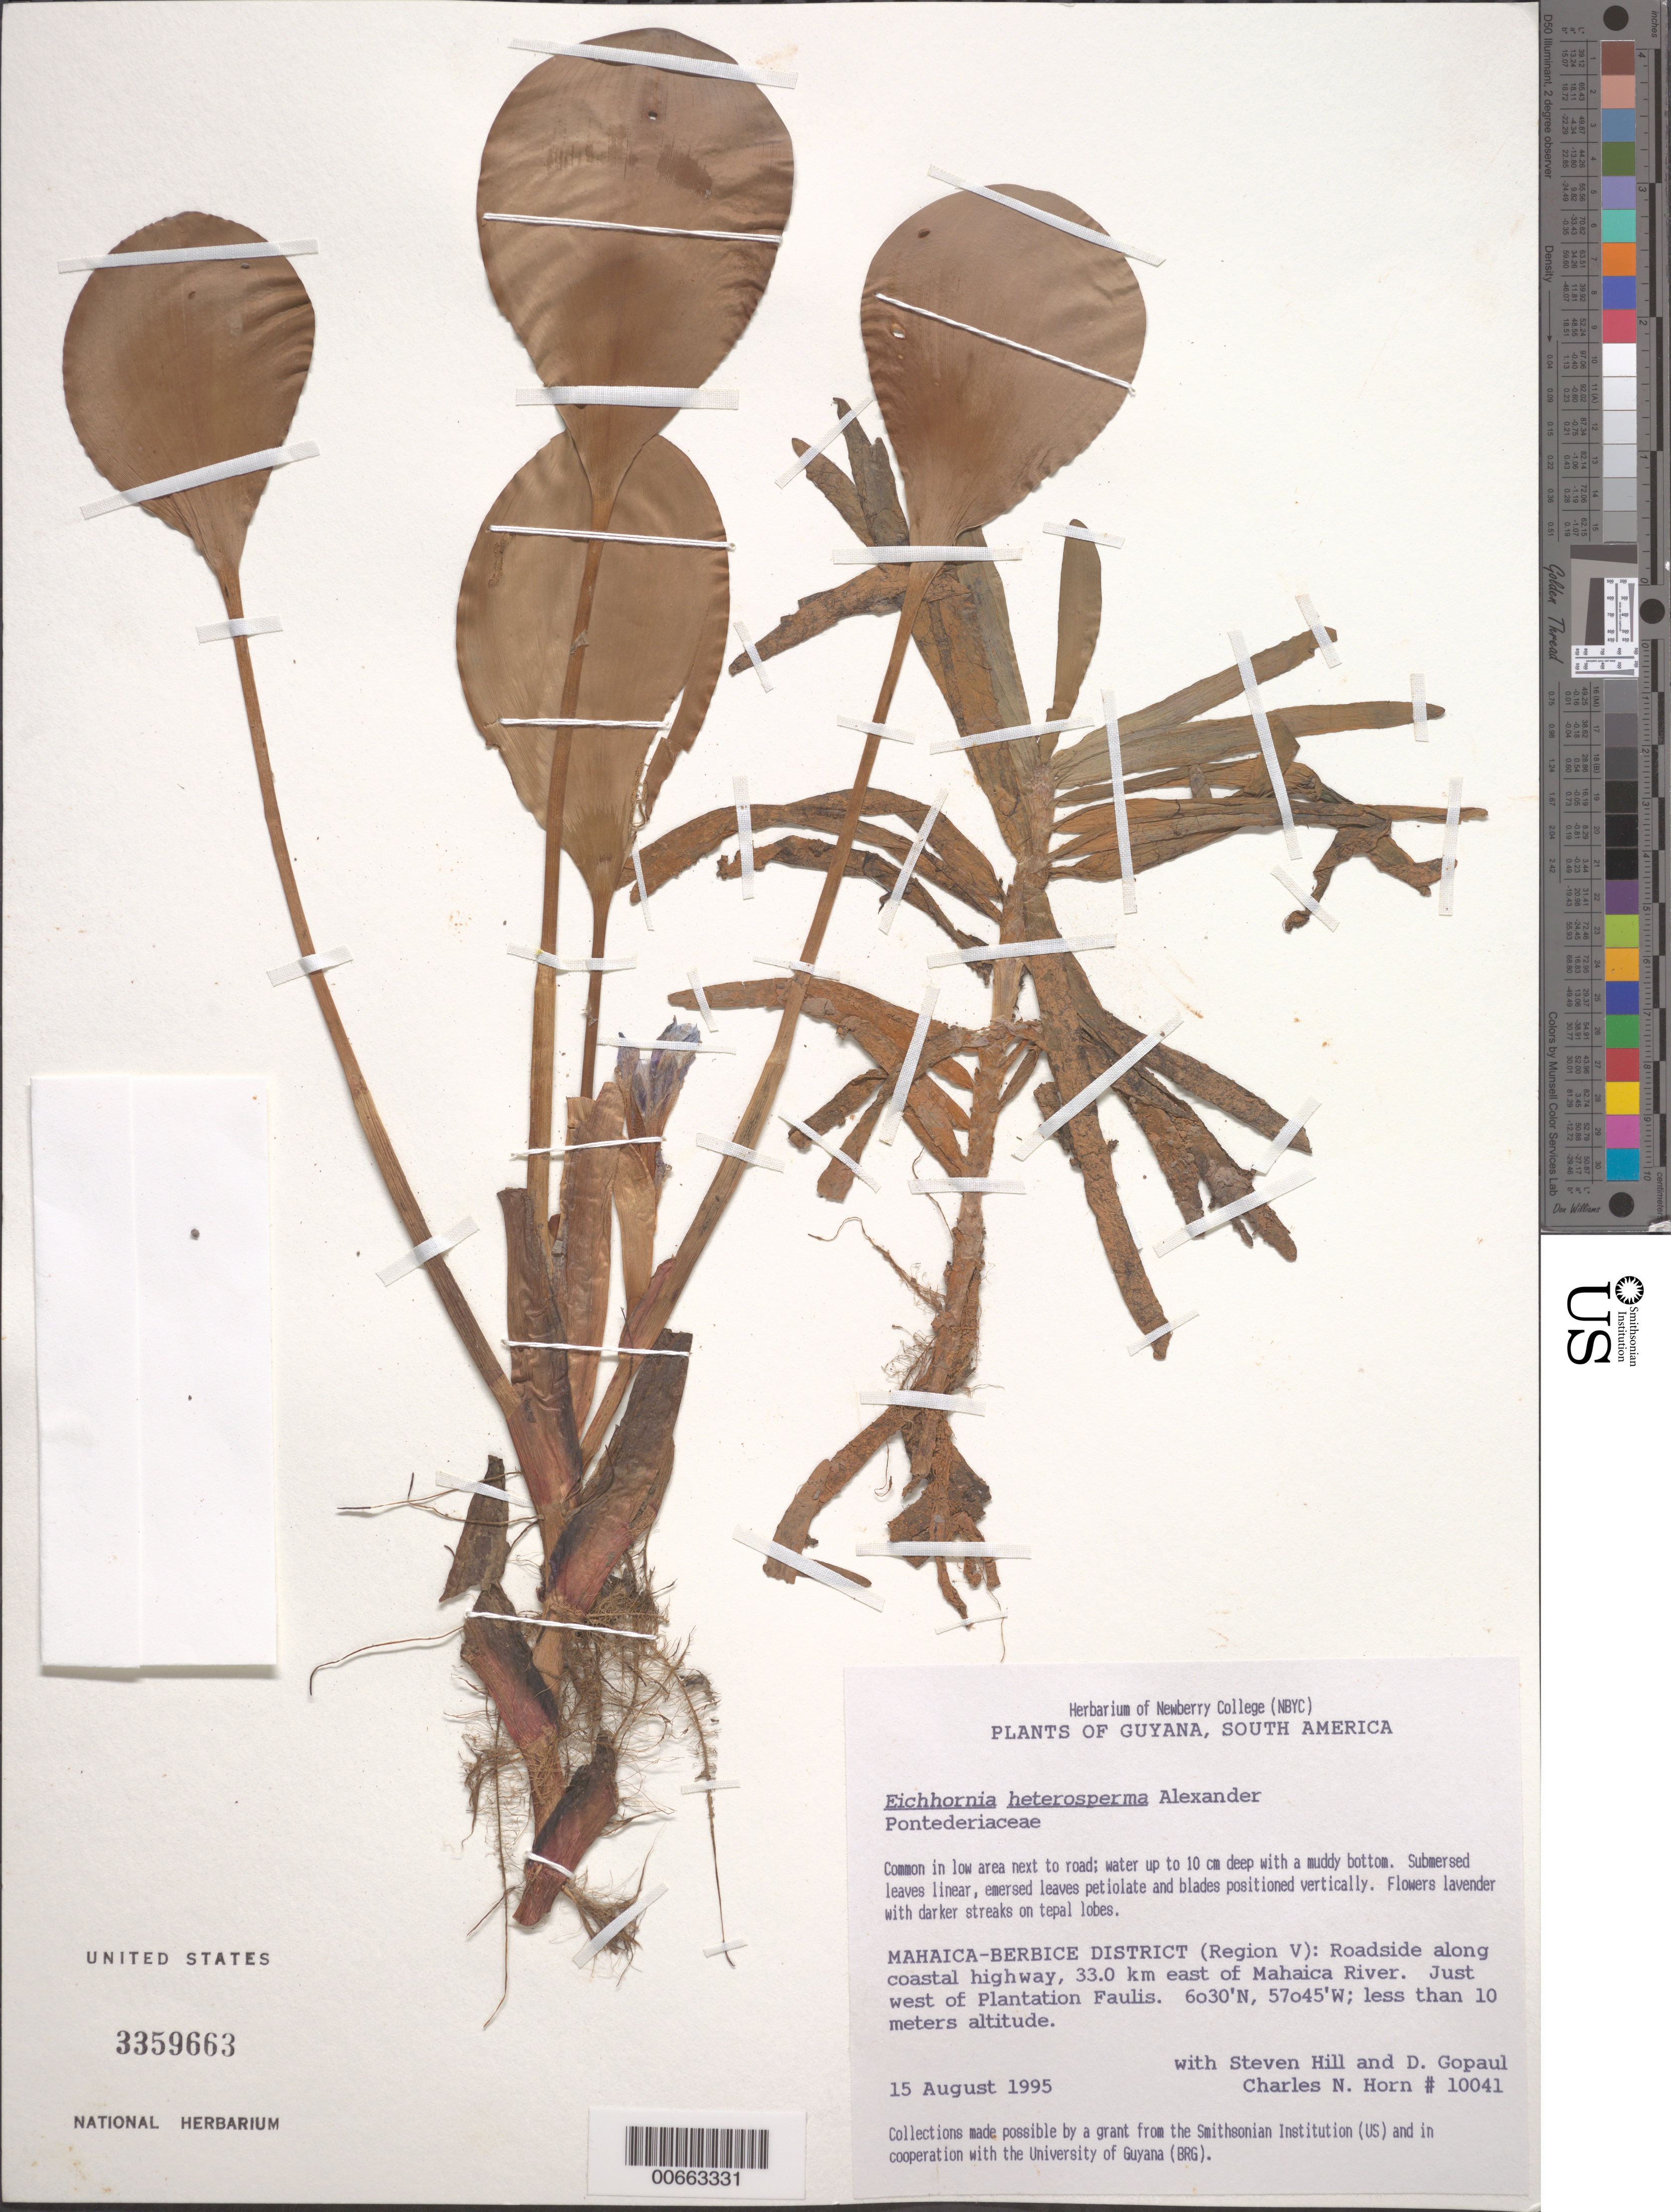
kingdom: Plantae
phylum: Tracheophyta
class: Liliopsida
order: Commelinales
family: Pontederiaceae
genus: Eichhornia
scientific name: Eichhornia heterosperma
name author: Alexander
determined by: Horn, Charles N.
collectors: C. N. Horn, S. Hill & D. Gopaul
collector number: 10041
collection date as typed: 15-Aug-95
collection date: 1995-08-15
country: Guyana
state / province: Mahaica-Berbice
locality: Coastal Hwy., 33 km E of Mahaica River, W of Plantation Faulis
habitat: In low area next to road; water up to 10 cm deep with a muddy bottom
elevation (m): -2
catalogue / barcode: US 3359663